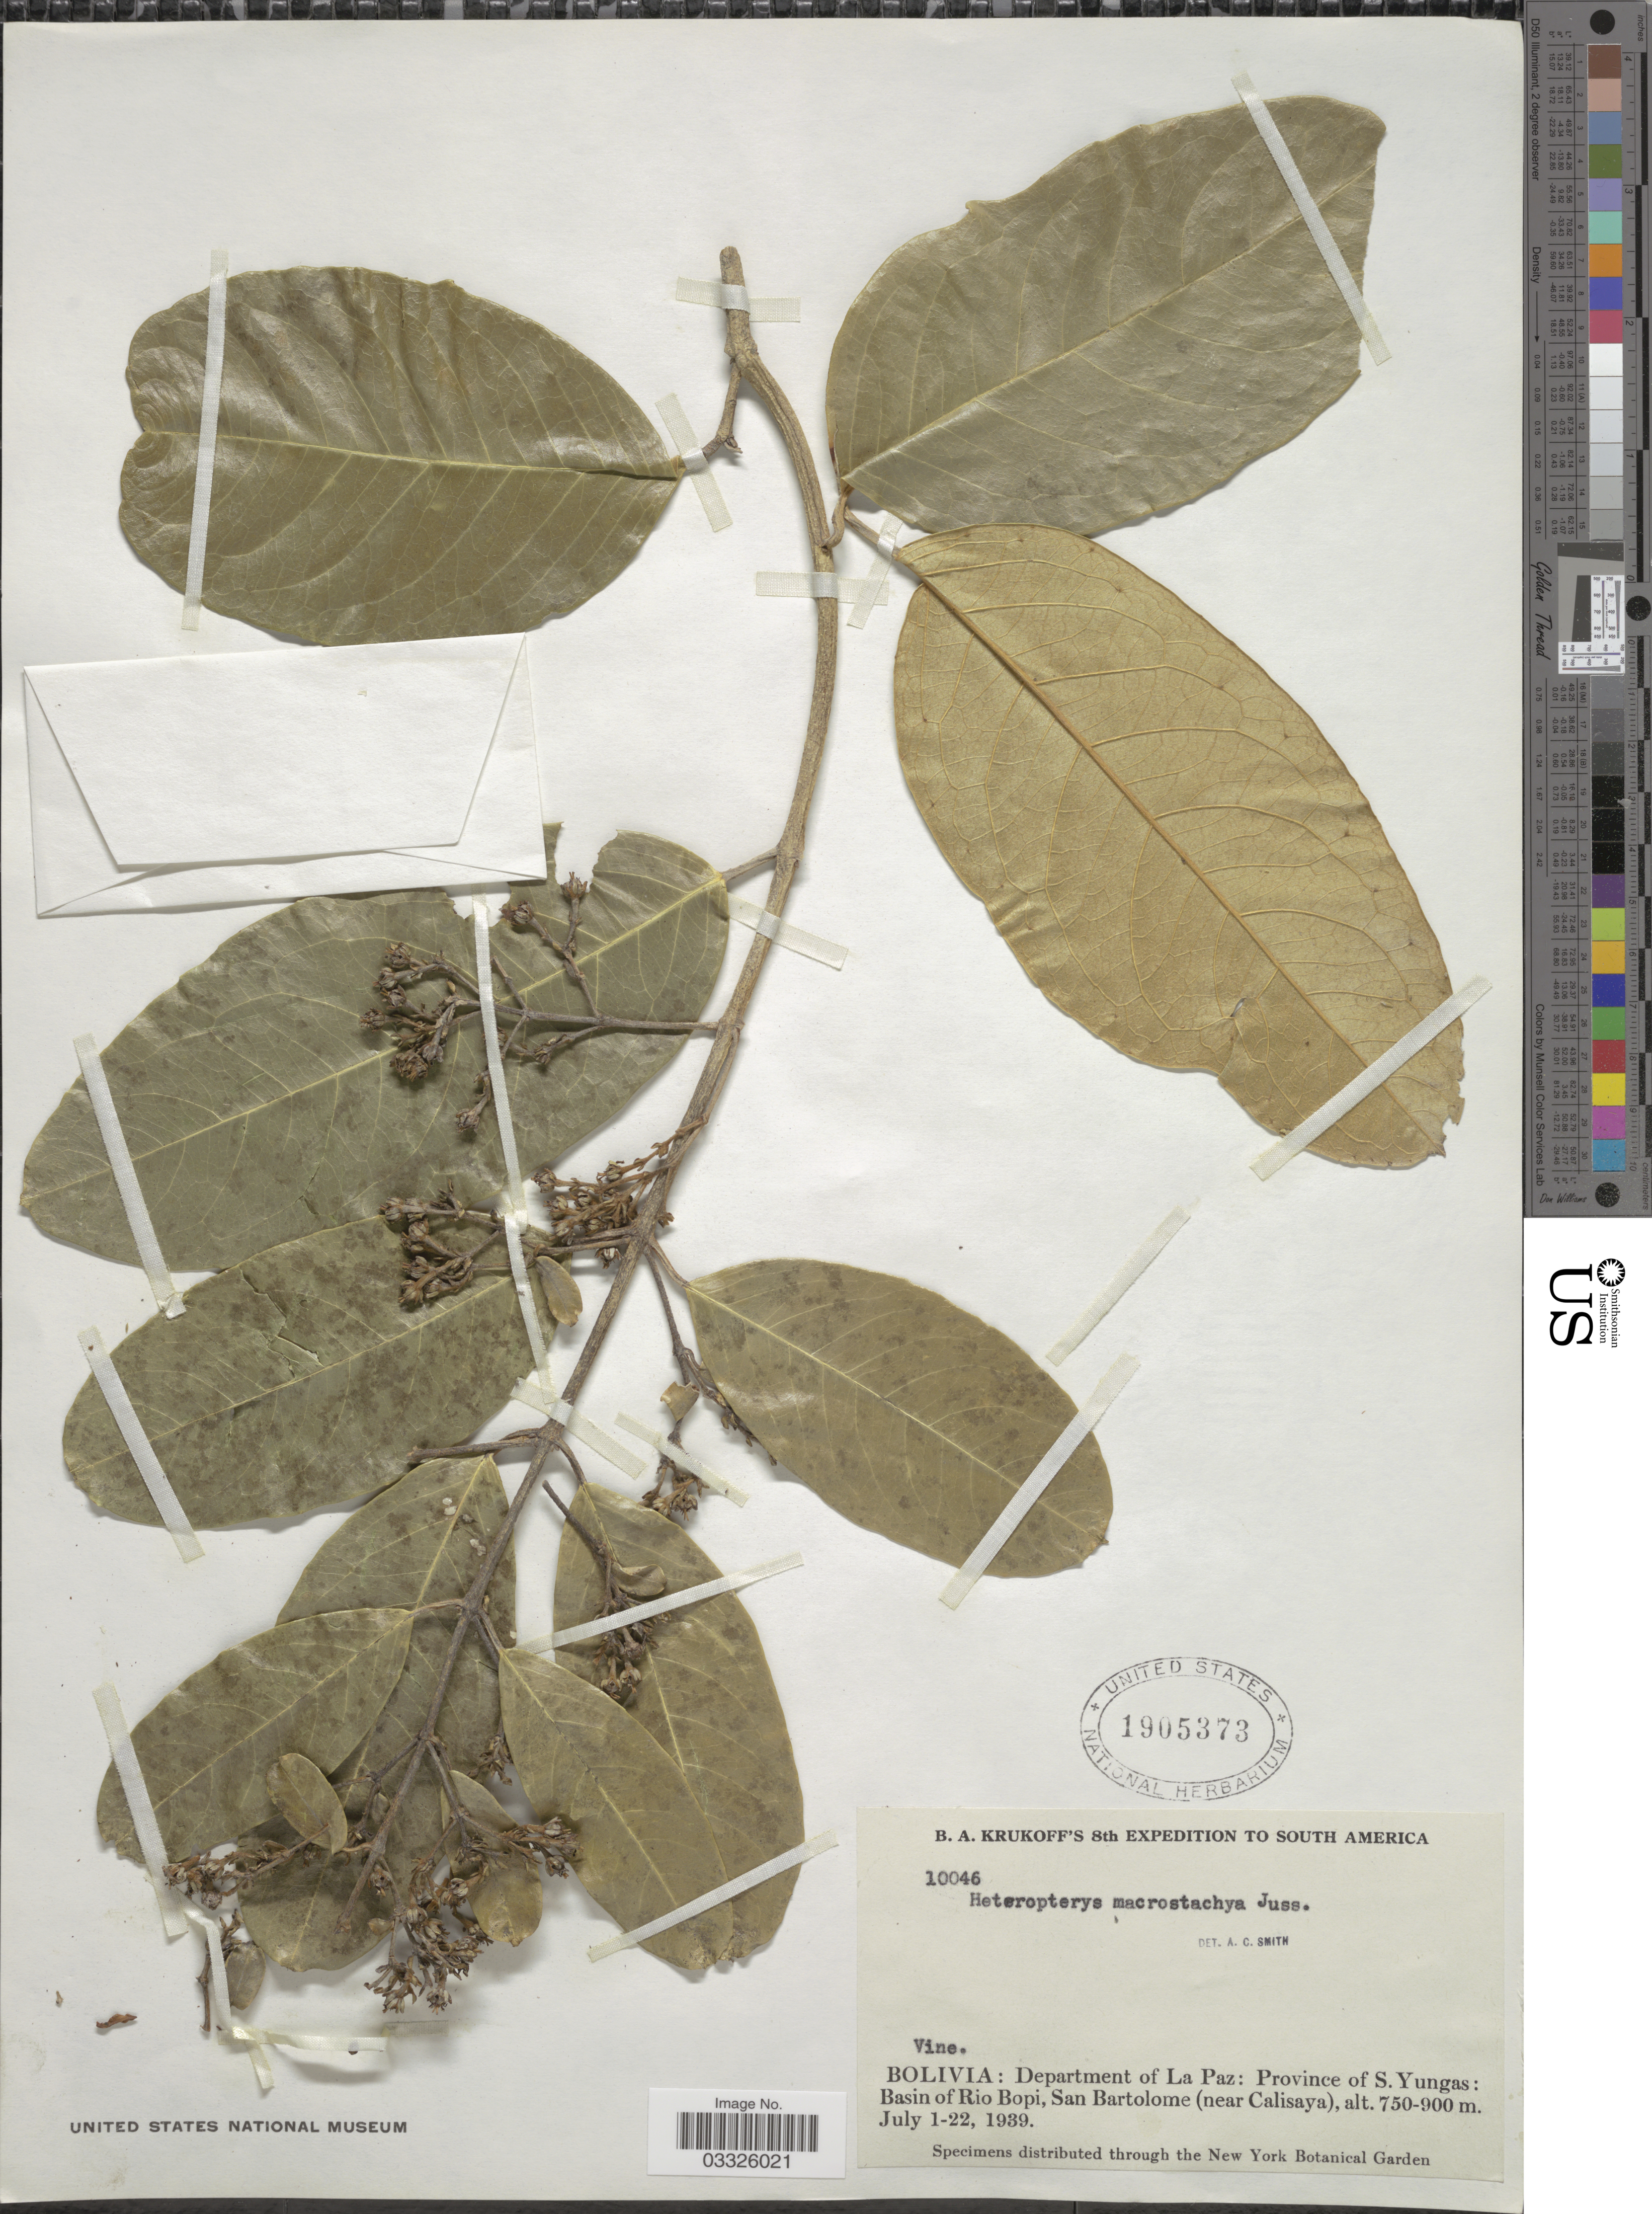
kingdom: Plantae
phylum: Tracheophyta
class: Magnoliopsida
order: Malpighiales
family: Malpighiaceae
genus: Heteropterys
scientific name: Heteropterys macrostachya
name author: A. Juss.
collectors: B. A. Krukoff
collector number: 10046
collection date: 1939-07-01/1939-07-22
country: Bolivia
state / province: La Paz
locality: Department of La Paz: Province of S. Yungas: Basin of Rio Bopi, San Bartolome (near Calisaya).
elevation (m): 750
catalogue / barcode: US 1905373